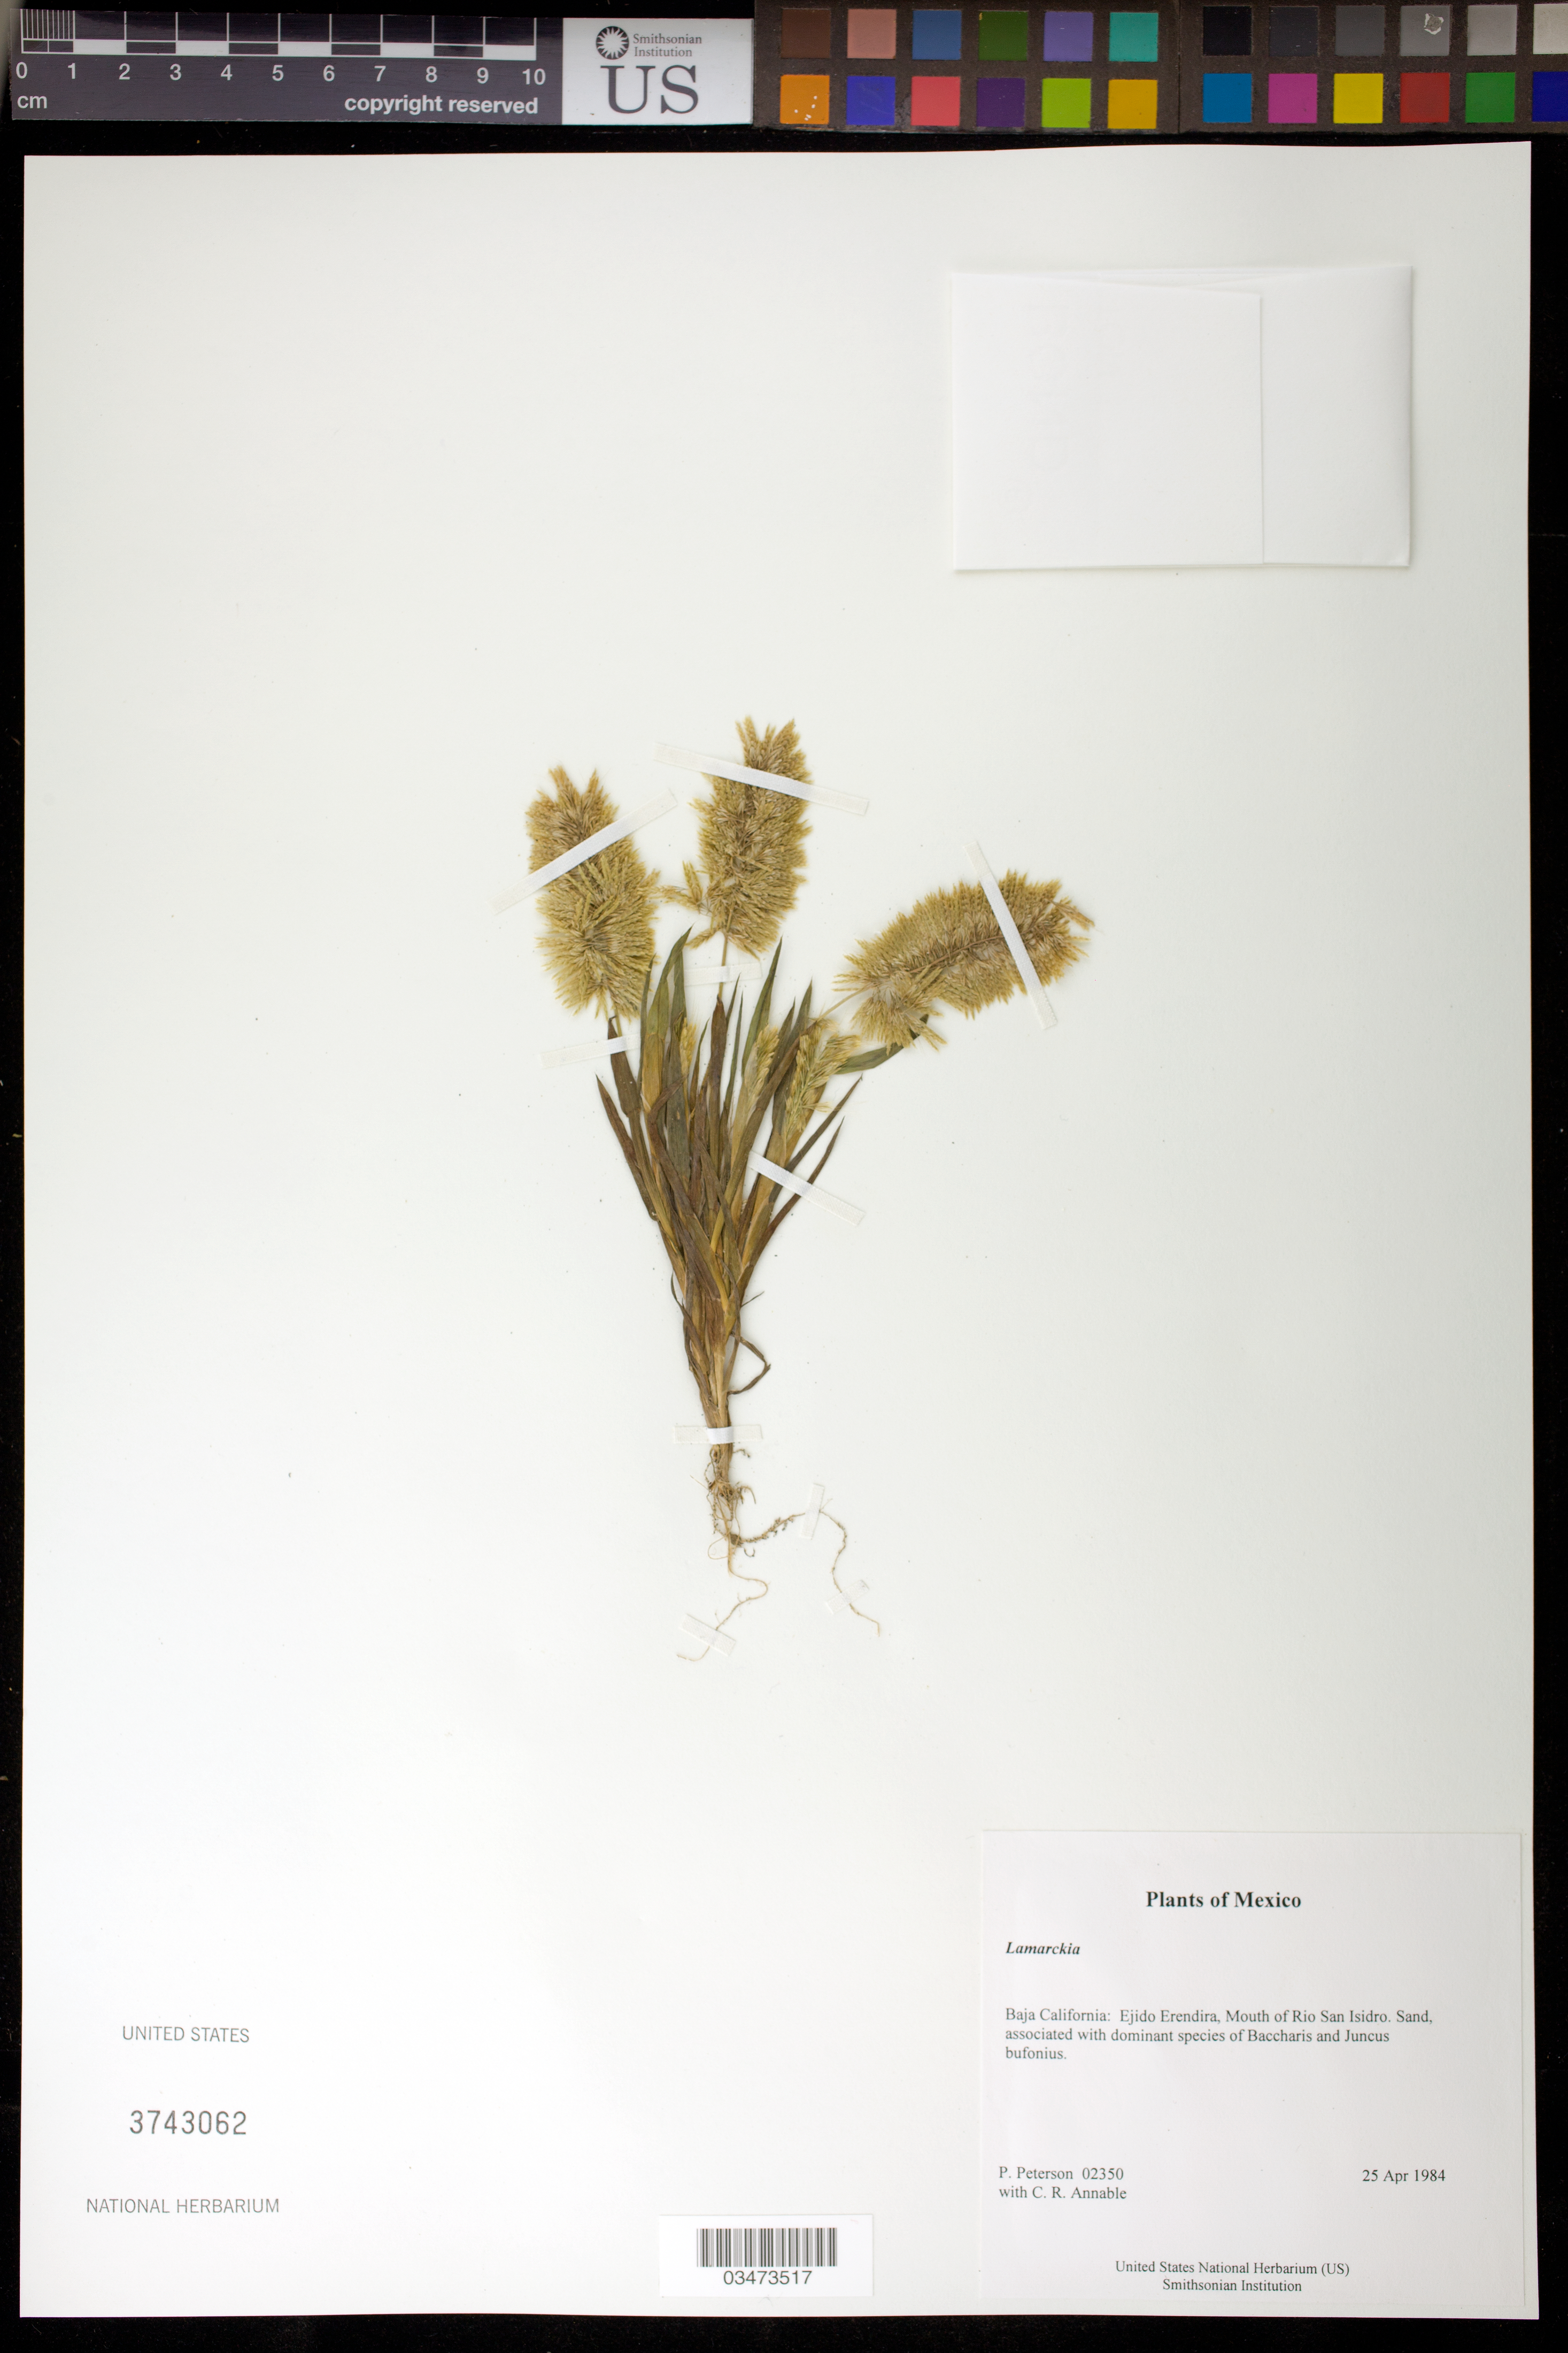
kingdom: Plantae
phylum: Tracheophyta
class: Liliopsida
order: Poales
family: Poaceae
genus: Lamarckia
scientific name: Lamarckia sp.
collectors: P. M. Peterson & C. R. Annable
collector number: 02350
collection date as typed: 25 Apr 1984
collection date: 1984-04-25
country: Mexico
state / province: Baja California Norte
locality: Ejido Erendira, Mouth of Rio San Isidro.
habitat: Sand, associated with dominant species of Baccharis and Juncus bufonius.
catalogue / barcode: US 3743062